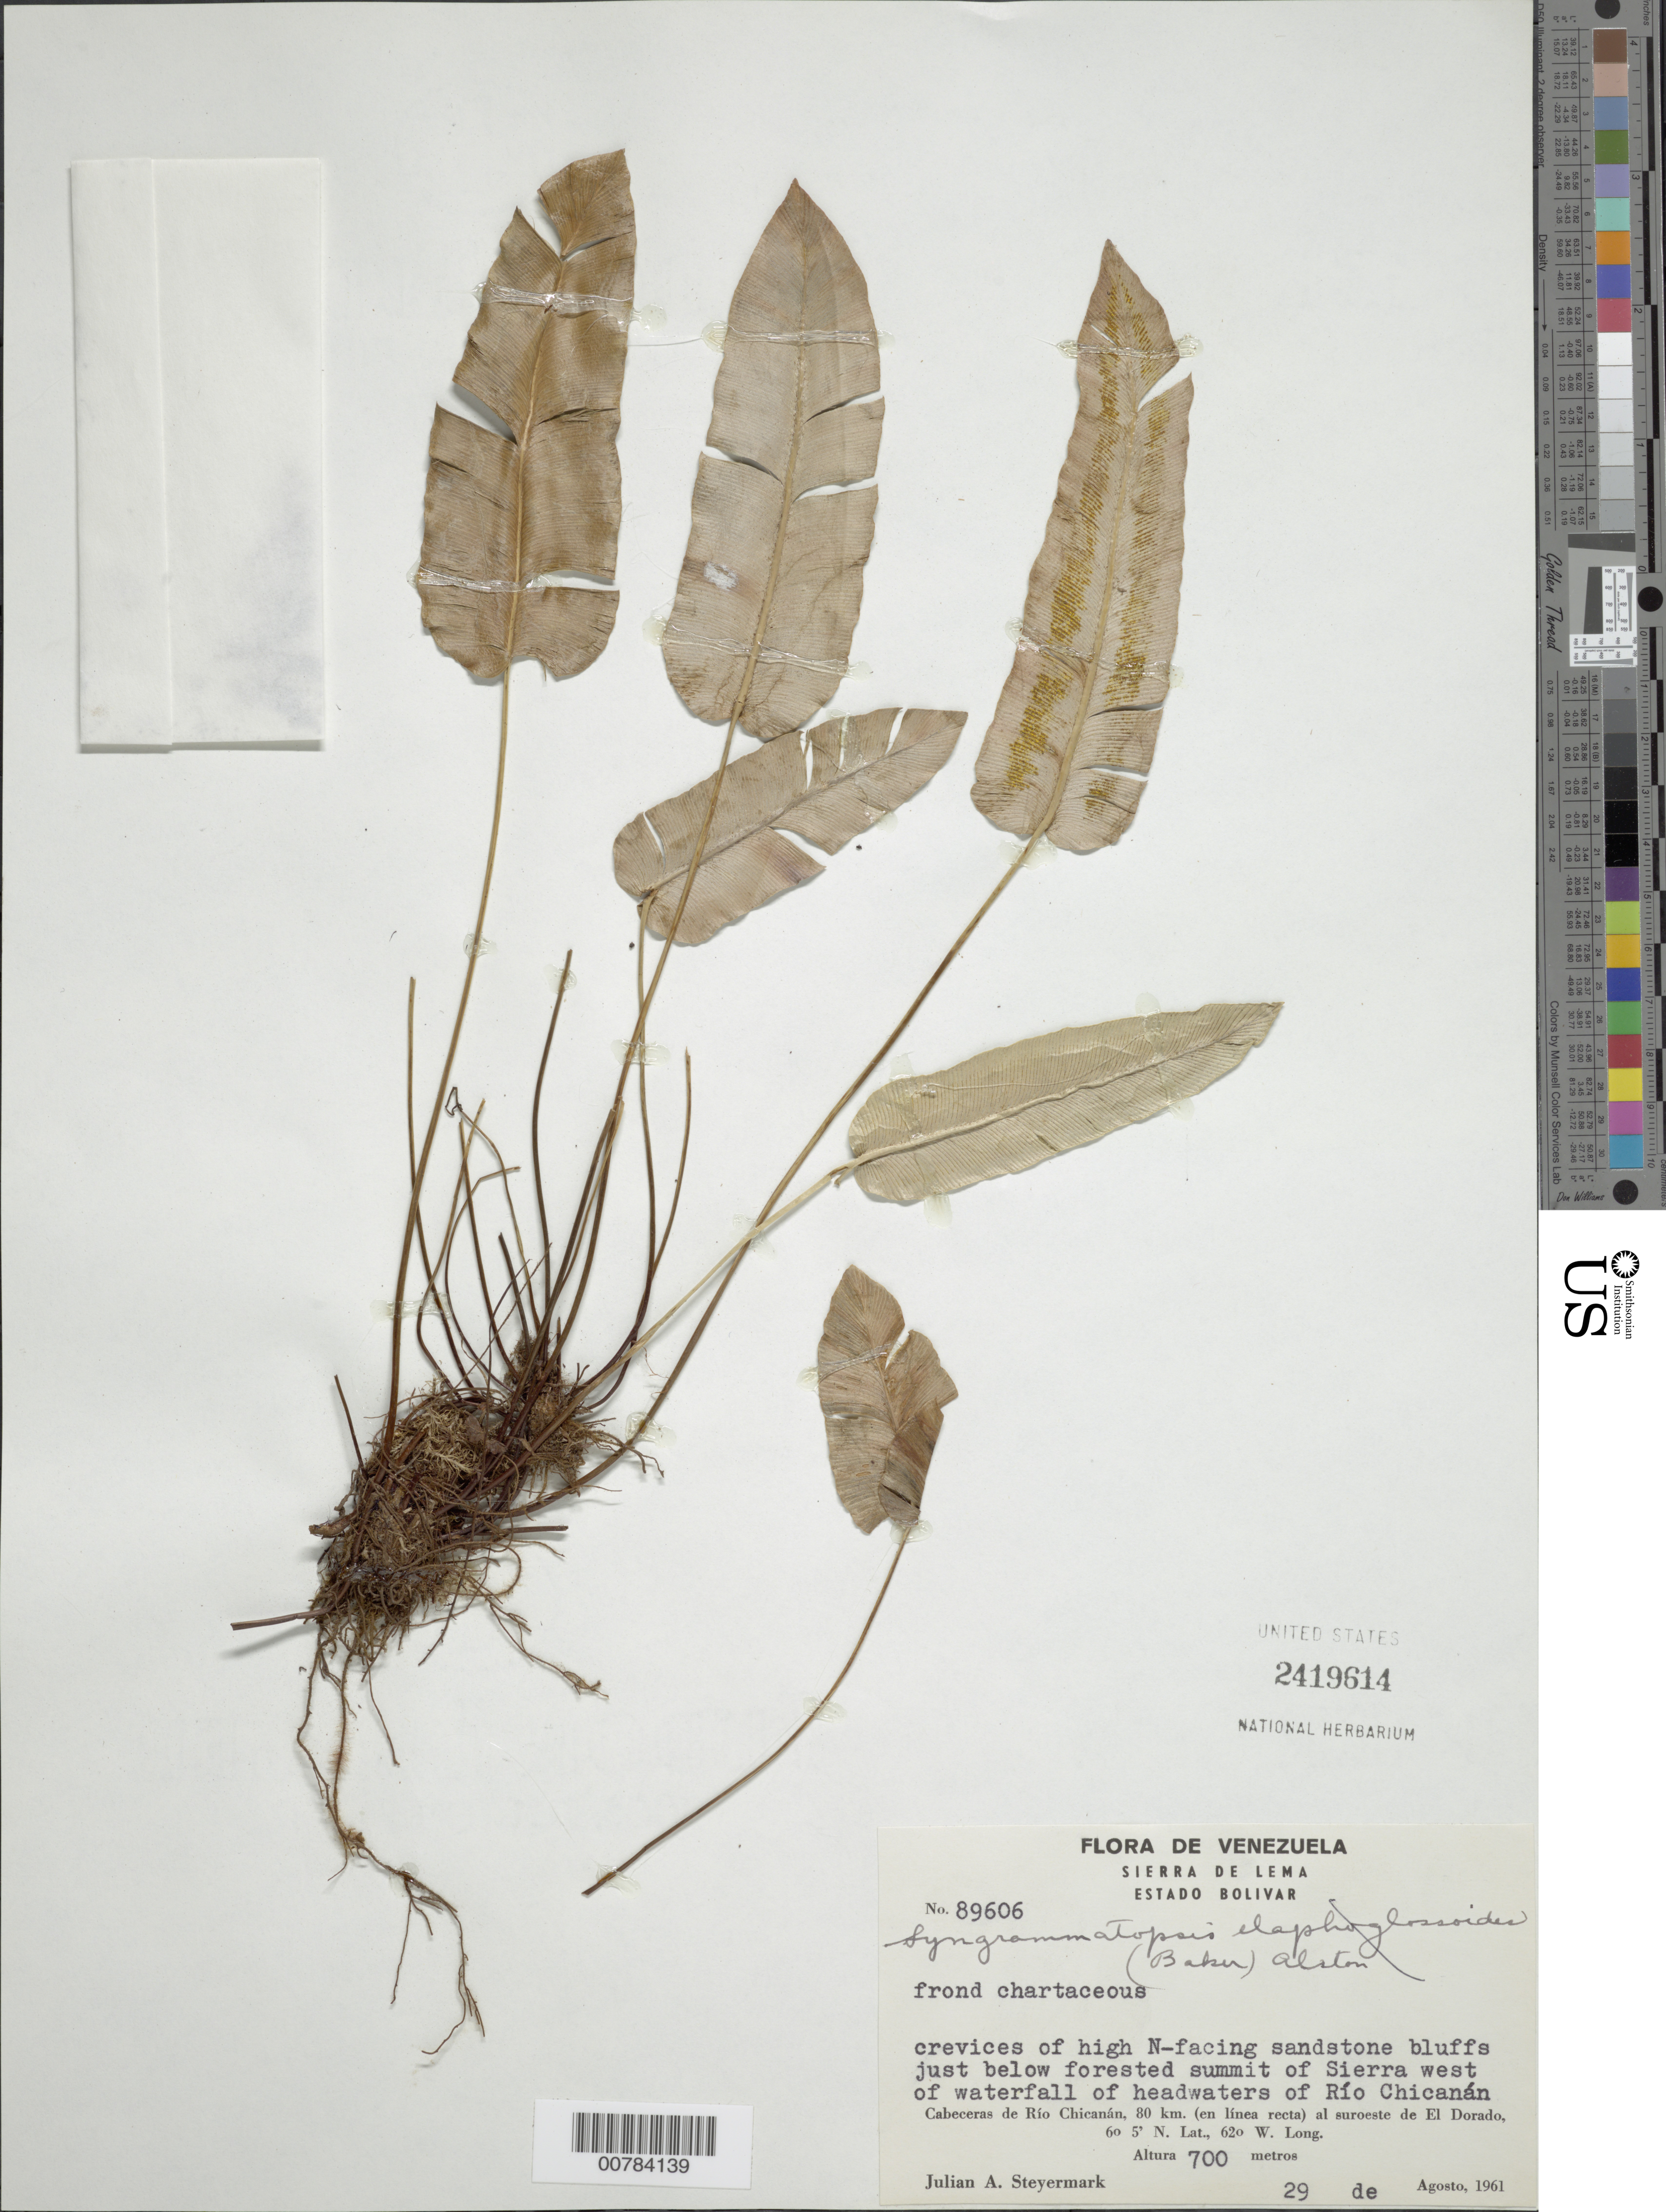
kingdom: Plantae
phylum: Tracheophyta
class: Polypodiopsida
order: Polypodiales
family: Pteridaceae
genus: Pterozonium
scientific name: Pterozonium scopulinum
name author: Lellinger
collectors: J. Steyermark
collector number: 89606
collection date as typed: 29-Aug-61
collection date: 1961-08-29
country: Venezuela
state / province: Bolívar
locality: Sierra de Lema, Cabeceras de Río Chicanán, 80 km to the SW of El Dorado; west of waterfall of headwaters of Río Chicanan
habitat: Crevices of high N-facing sandstone bluffs just below forested summit of waterfall of headwaters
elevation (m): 700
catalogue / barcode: US 2419614